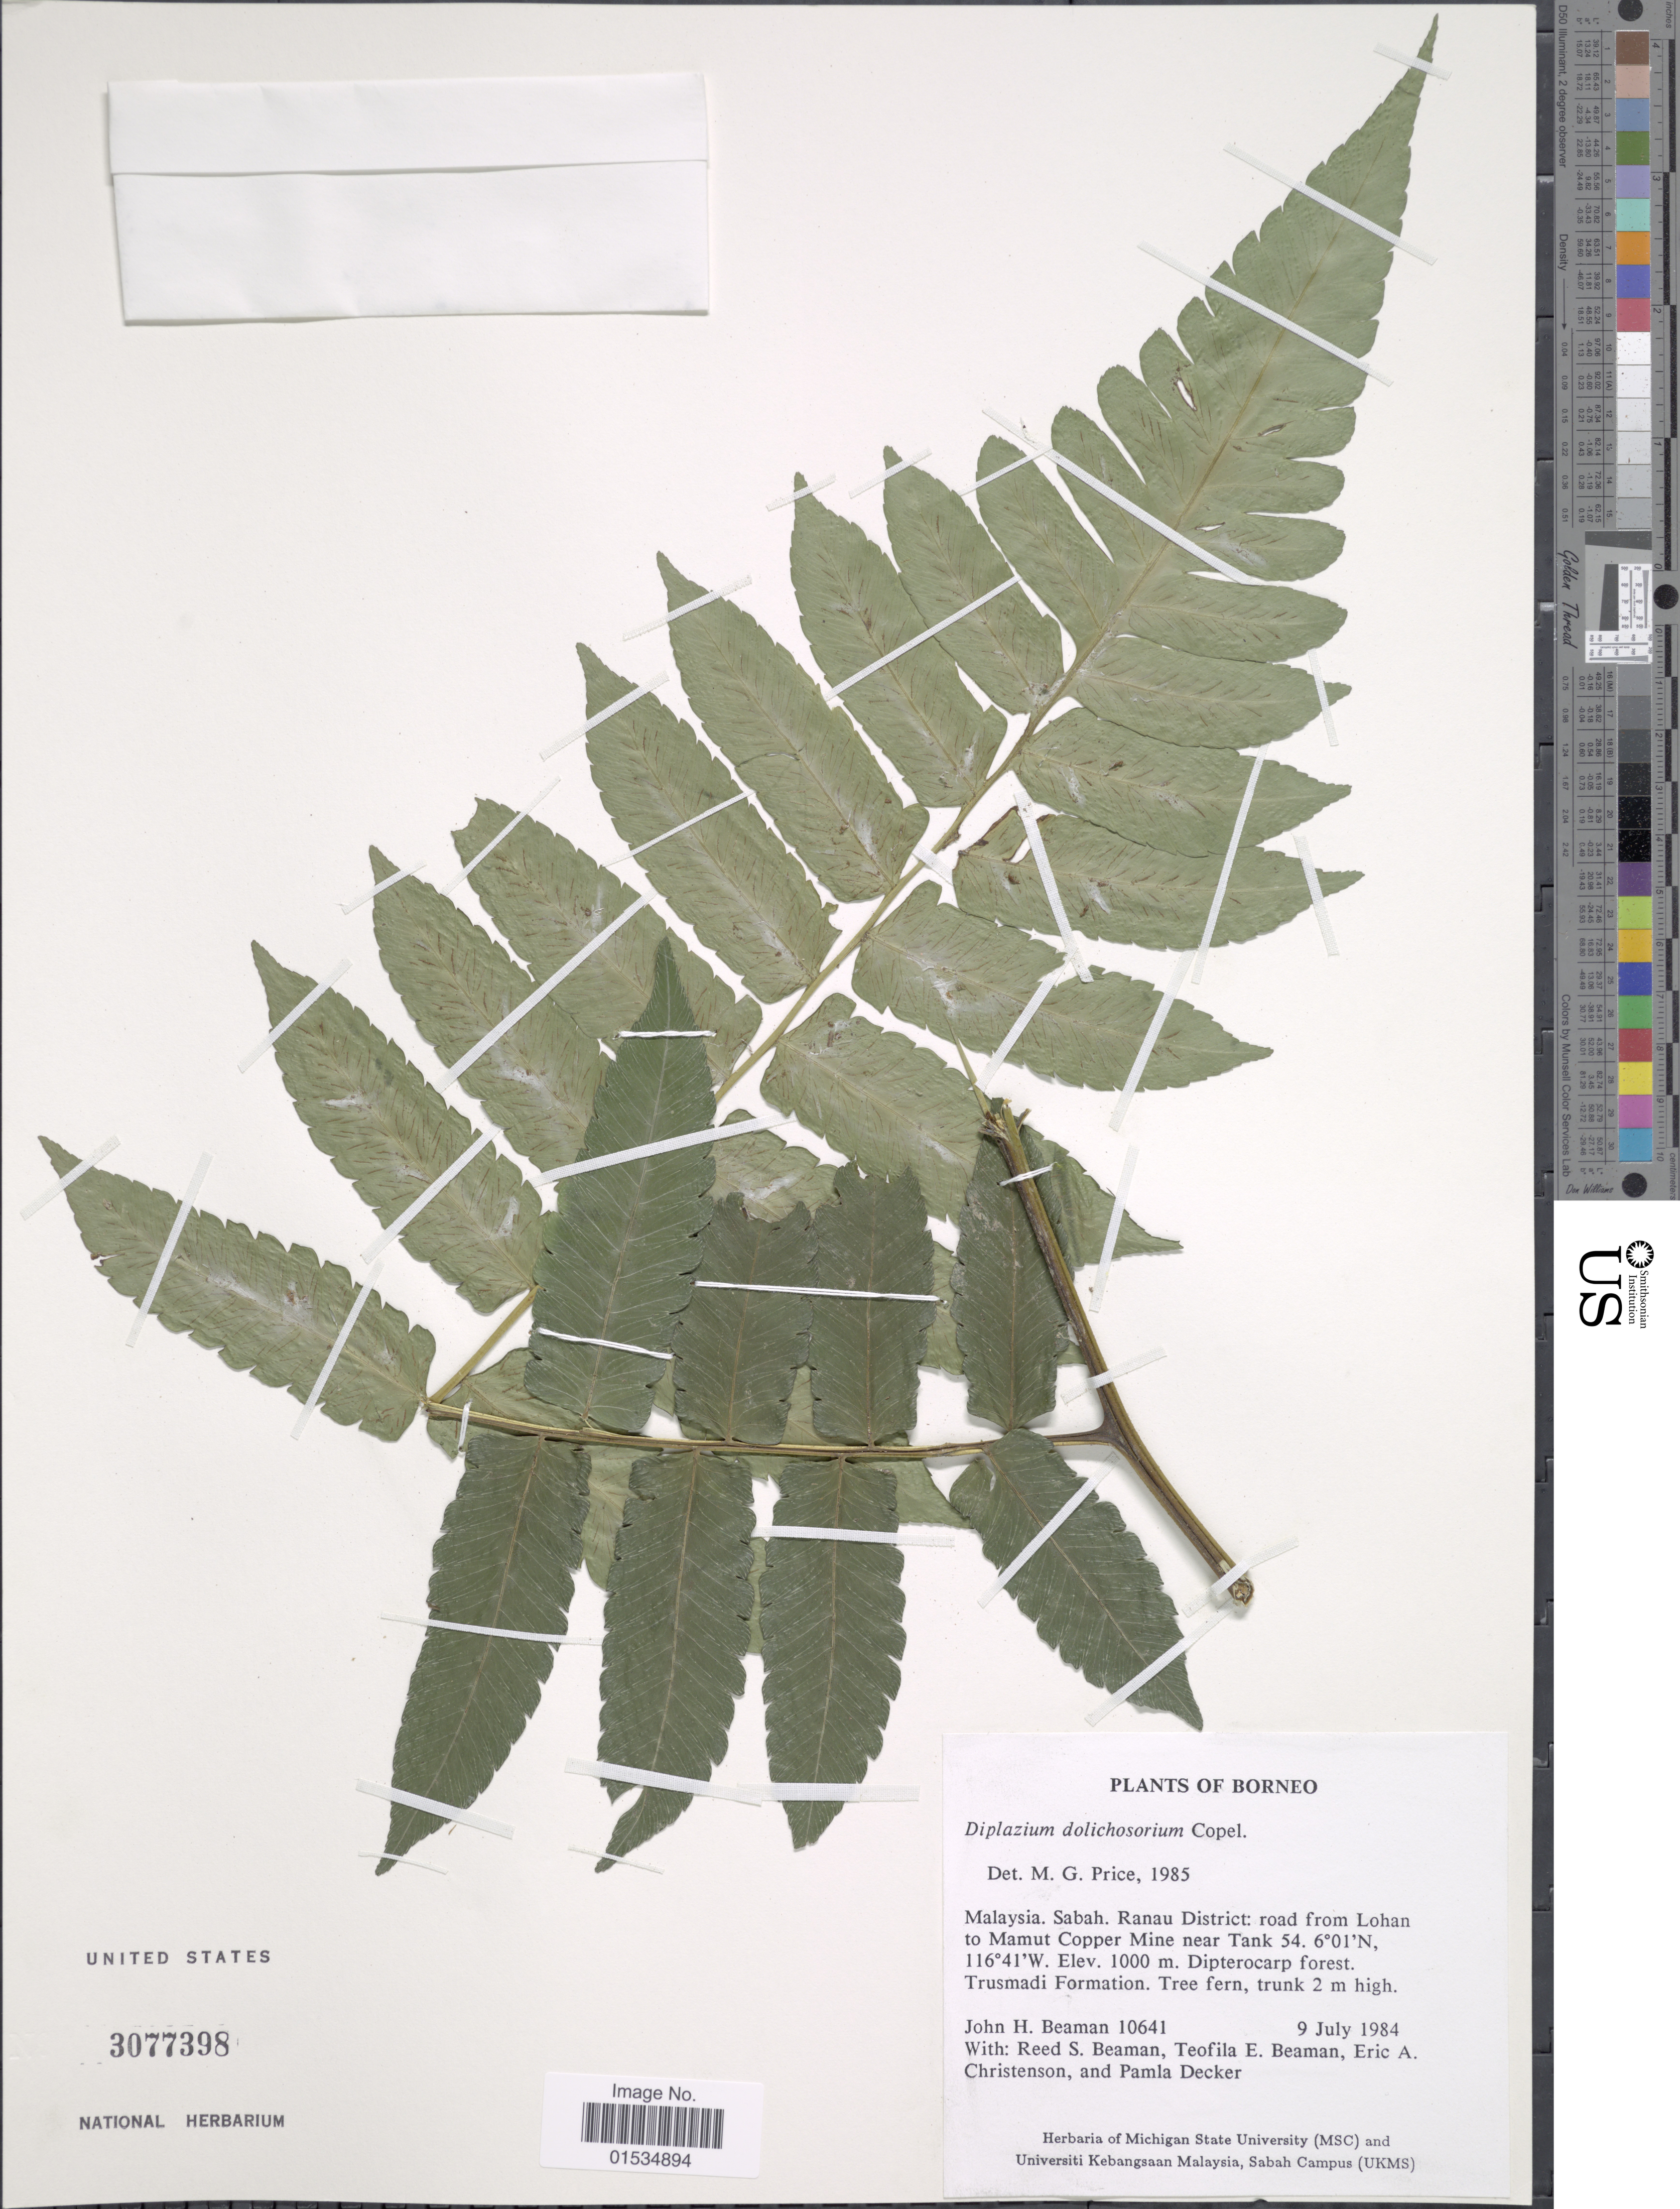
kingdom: Plantae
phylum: Tracheophyta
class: Polypodiopsida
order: Polypodiales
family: Athyriaceae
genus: Diplazium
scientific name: Diplazium dolichosorum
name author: Copel.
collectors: J. H. Beaman, R. S. Beaman, T. E. Beaman, E. A. Christenson & P. Decker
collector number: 10641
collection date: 1984-07-09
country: Malaysia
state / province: Sabah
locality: Ranau District: road from Lohan to Mamut Copper Mine near Tank 54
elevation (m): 1000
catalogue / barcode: US 3077398